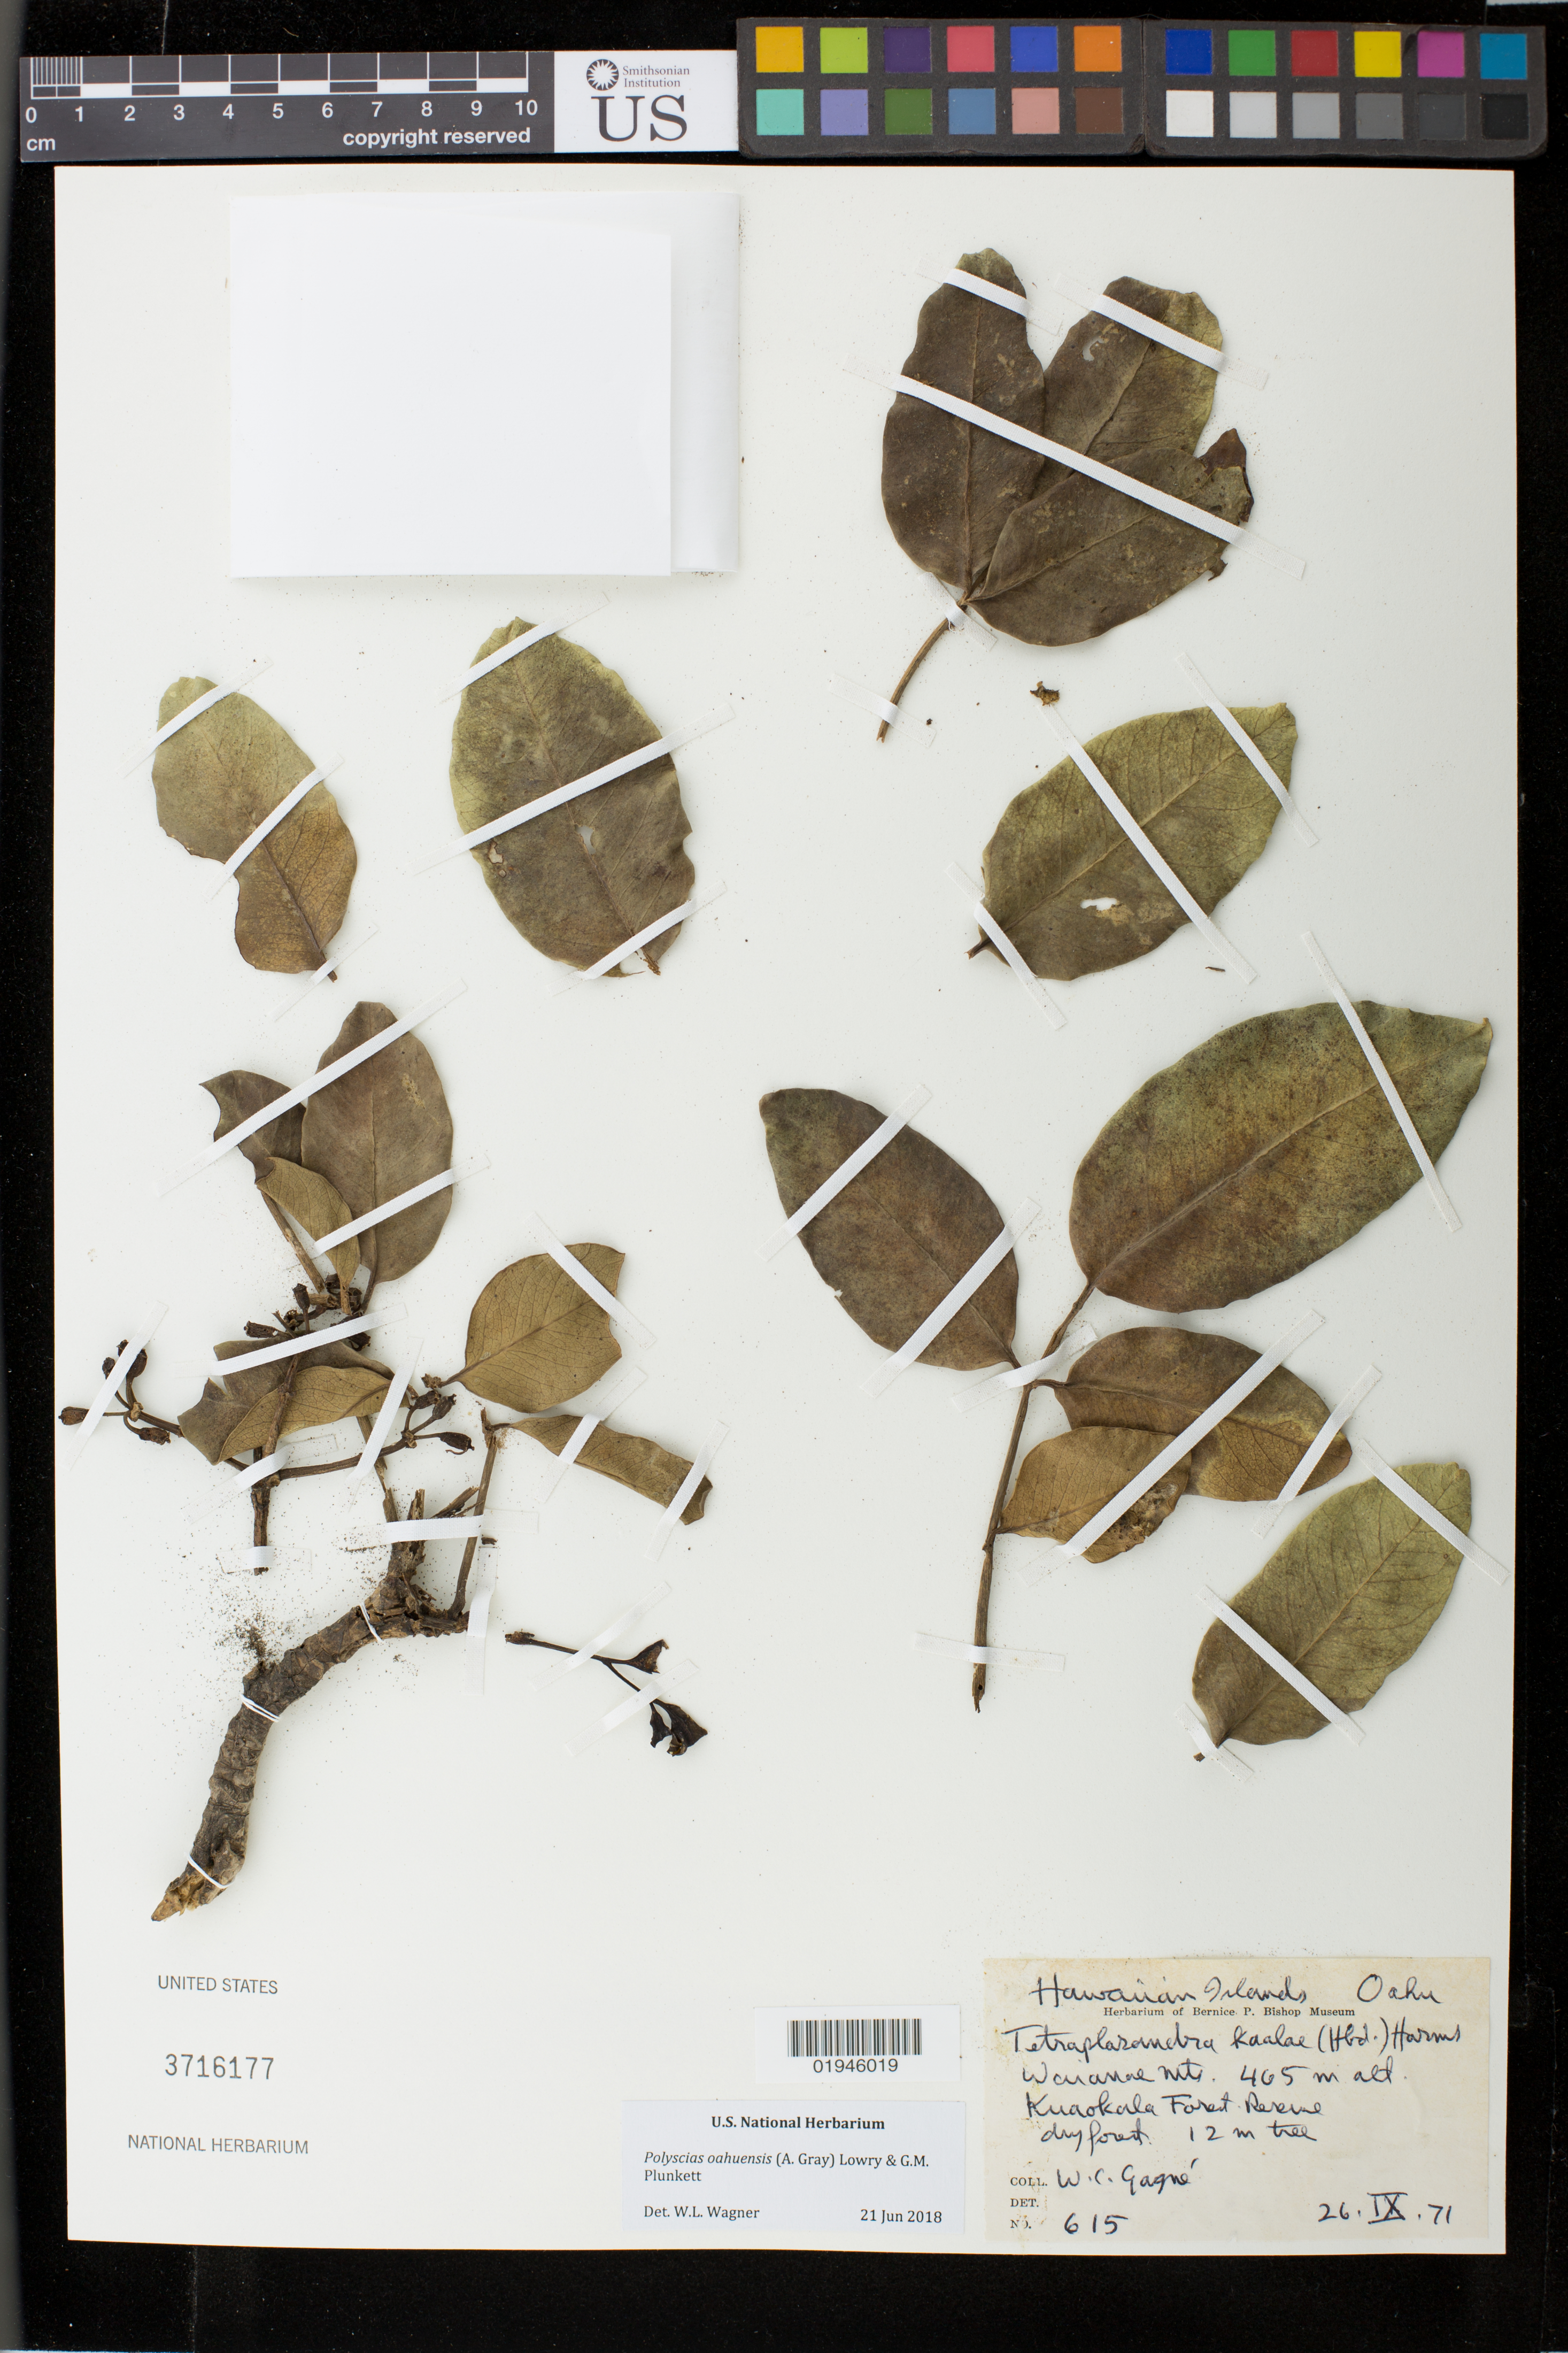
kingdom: Plantae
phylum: Tracheophyta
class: Magnoliopsida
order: Apiales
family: Araliaceae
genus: Polyscias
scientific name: Polyscias oahuensis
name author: (A. Gray) Lowry & G. M. Plunkett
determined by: Wagner, W. L., (BOT), Smithsonian Institution - National Museum of Natural History (UNITED STATES)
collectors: W. Gagne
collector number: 615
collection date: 1971-09-26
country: United States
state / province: Hawaii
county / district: Honolulu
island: Oahu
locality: Waianae Mts., Kuaokala Forest Reserve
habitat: Dry forest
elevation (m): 12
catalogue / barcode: US 3716177